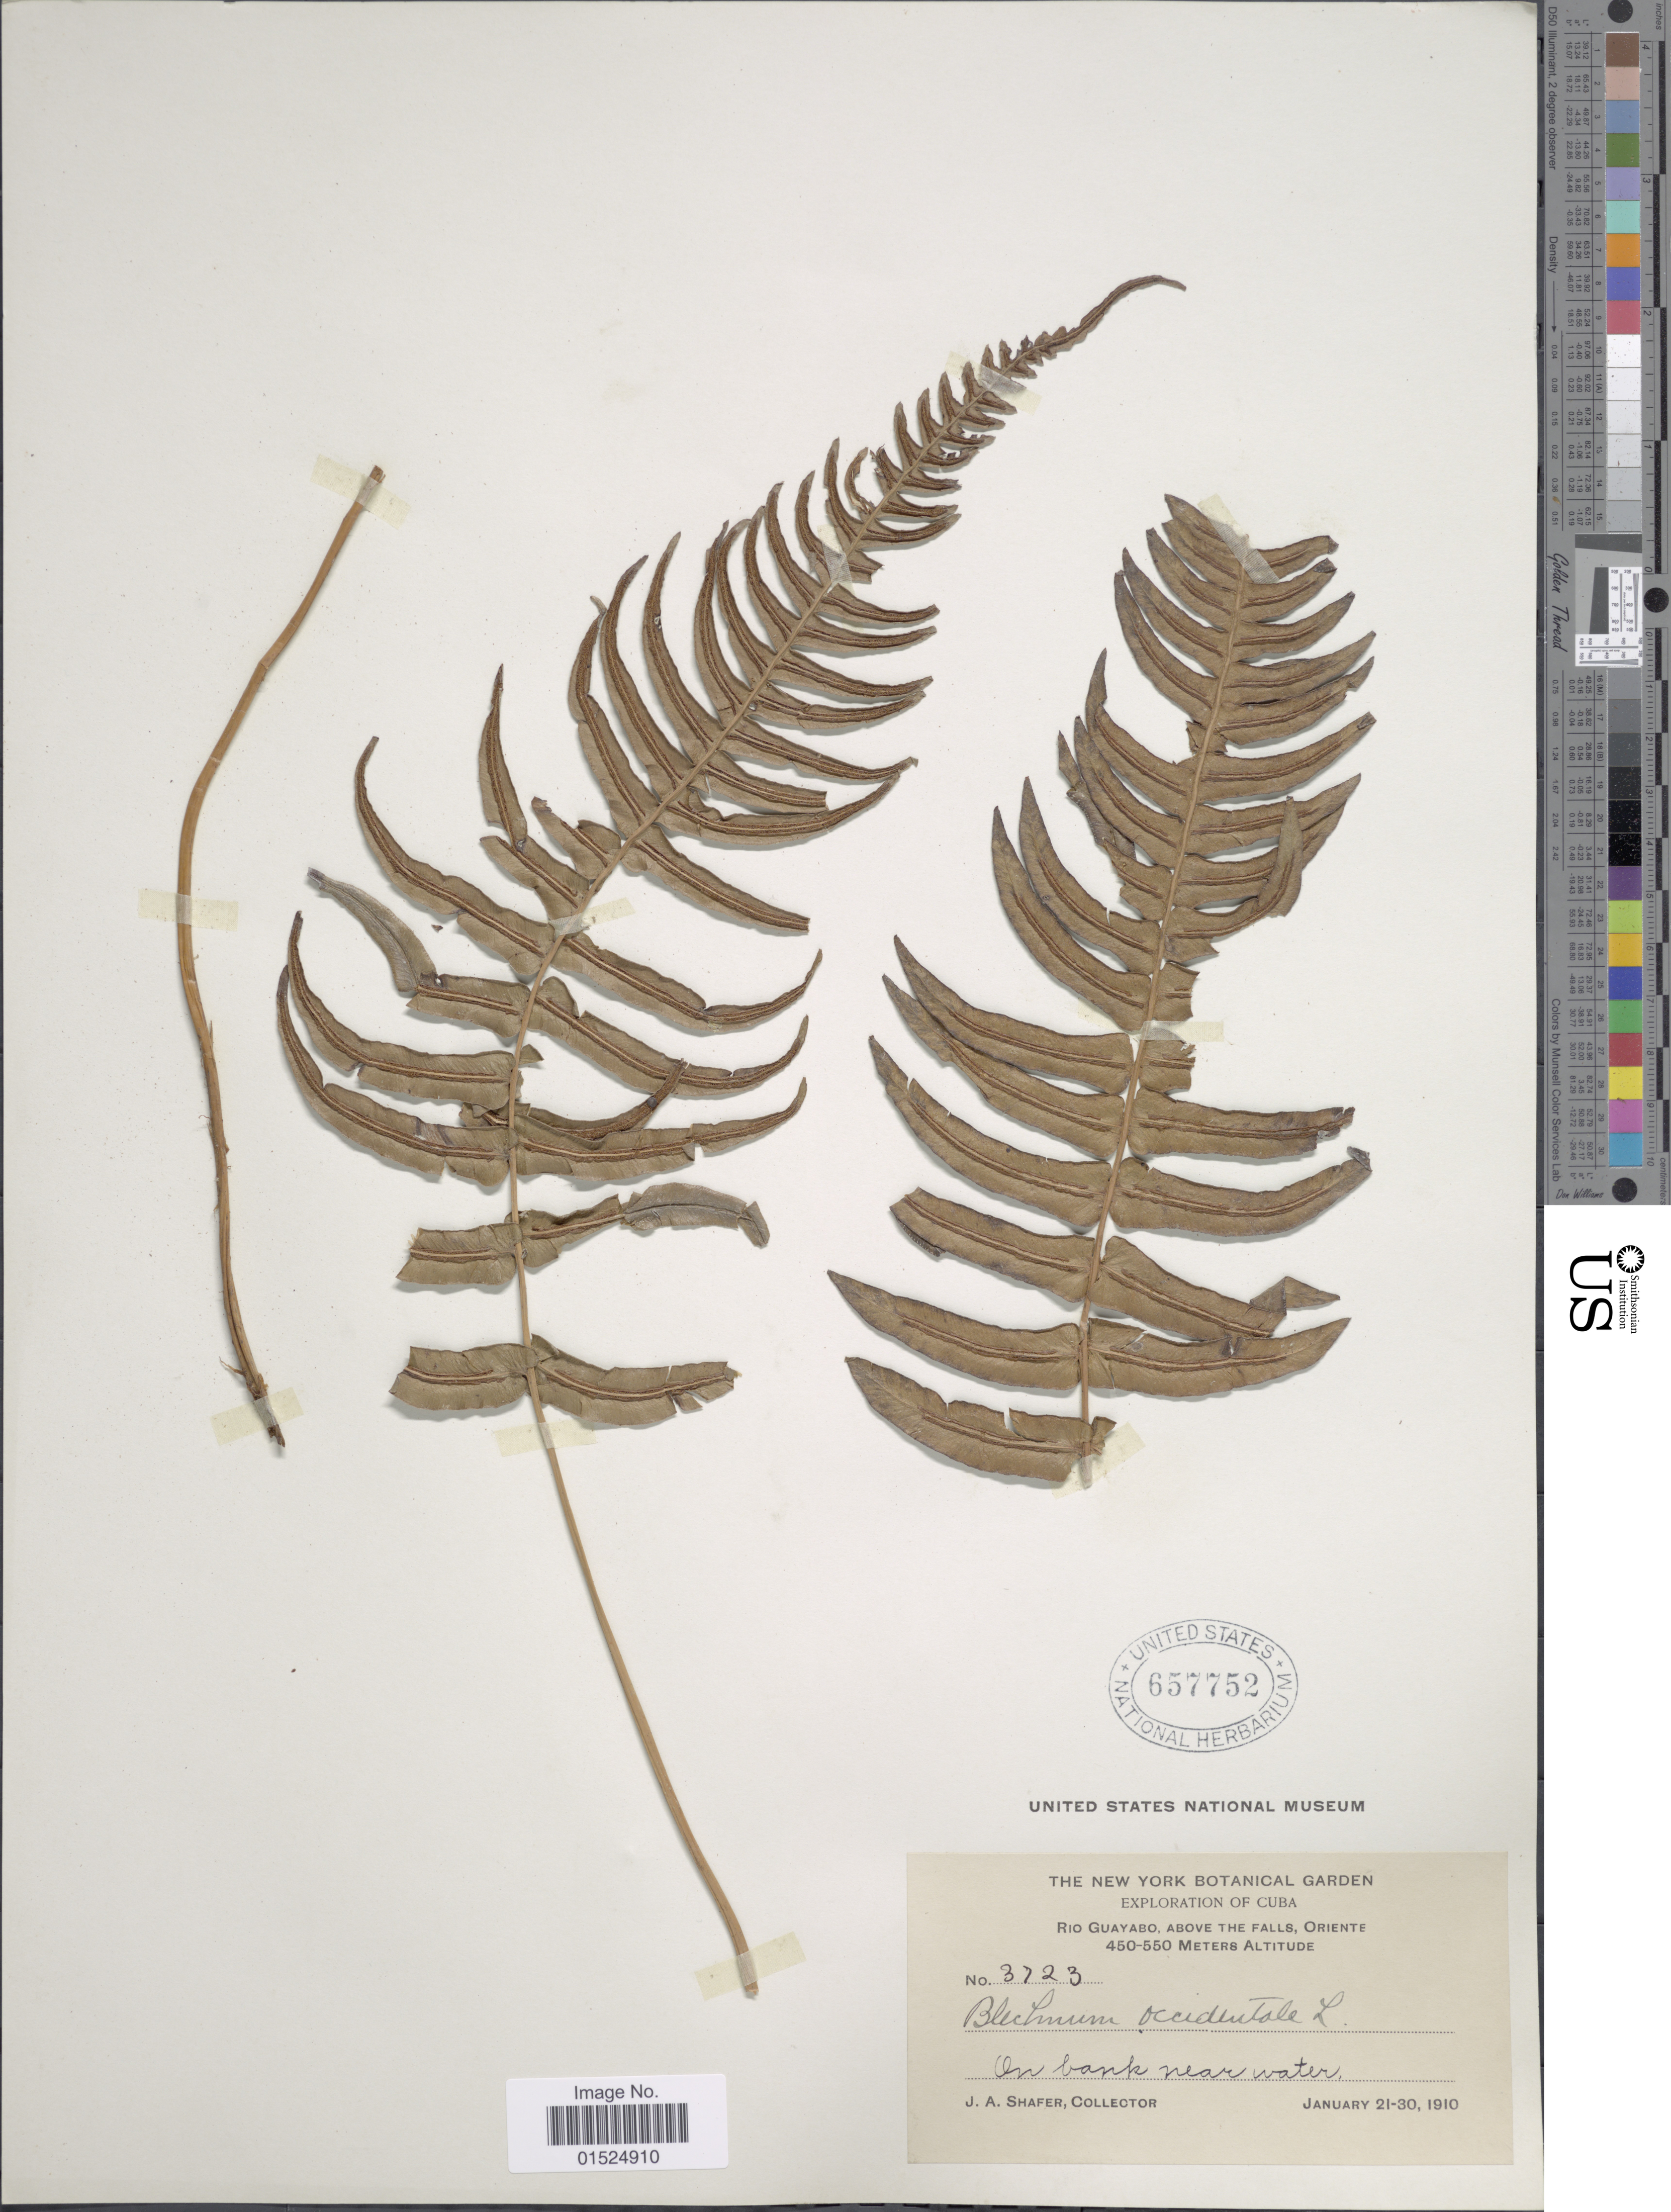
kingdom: Plantae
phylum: Tracheophyta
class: Polypodiopsida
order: Polypodiales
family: Blechnaceae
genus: Blechnum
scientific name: Blechnum occidentale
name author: L.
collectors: J. A. Shafer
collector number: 3723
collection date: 1910-01-21/1910-01-30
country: Cuba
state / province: Oriente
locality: Rio Guayabo, above the Falls, on bank near water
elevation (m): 450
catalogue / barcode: US 657752